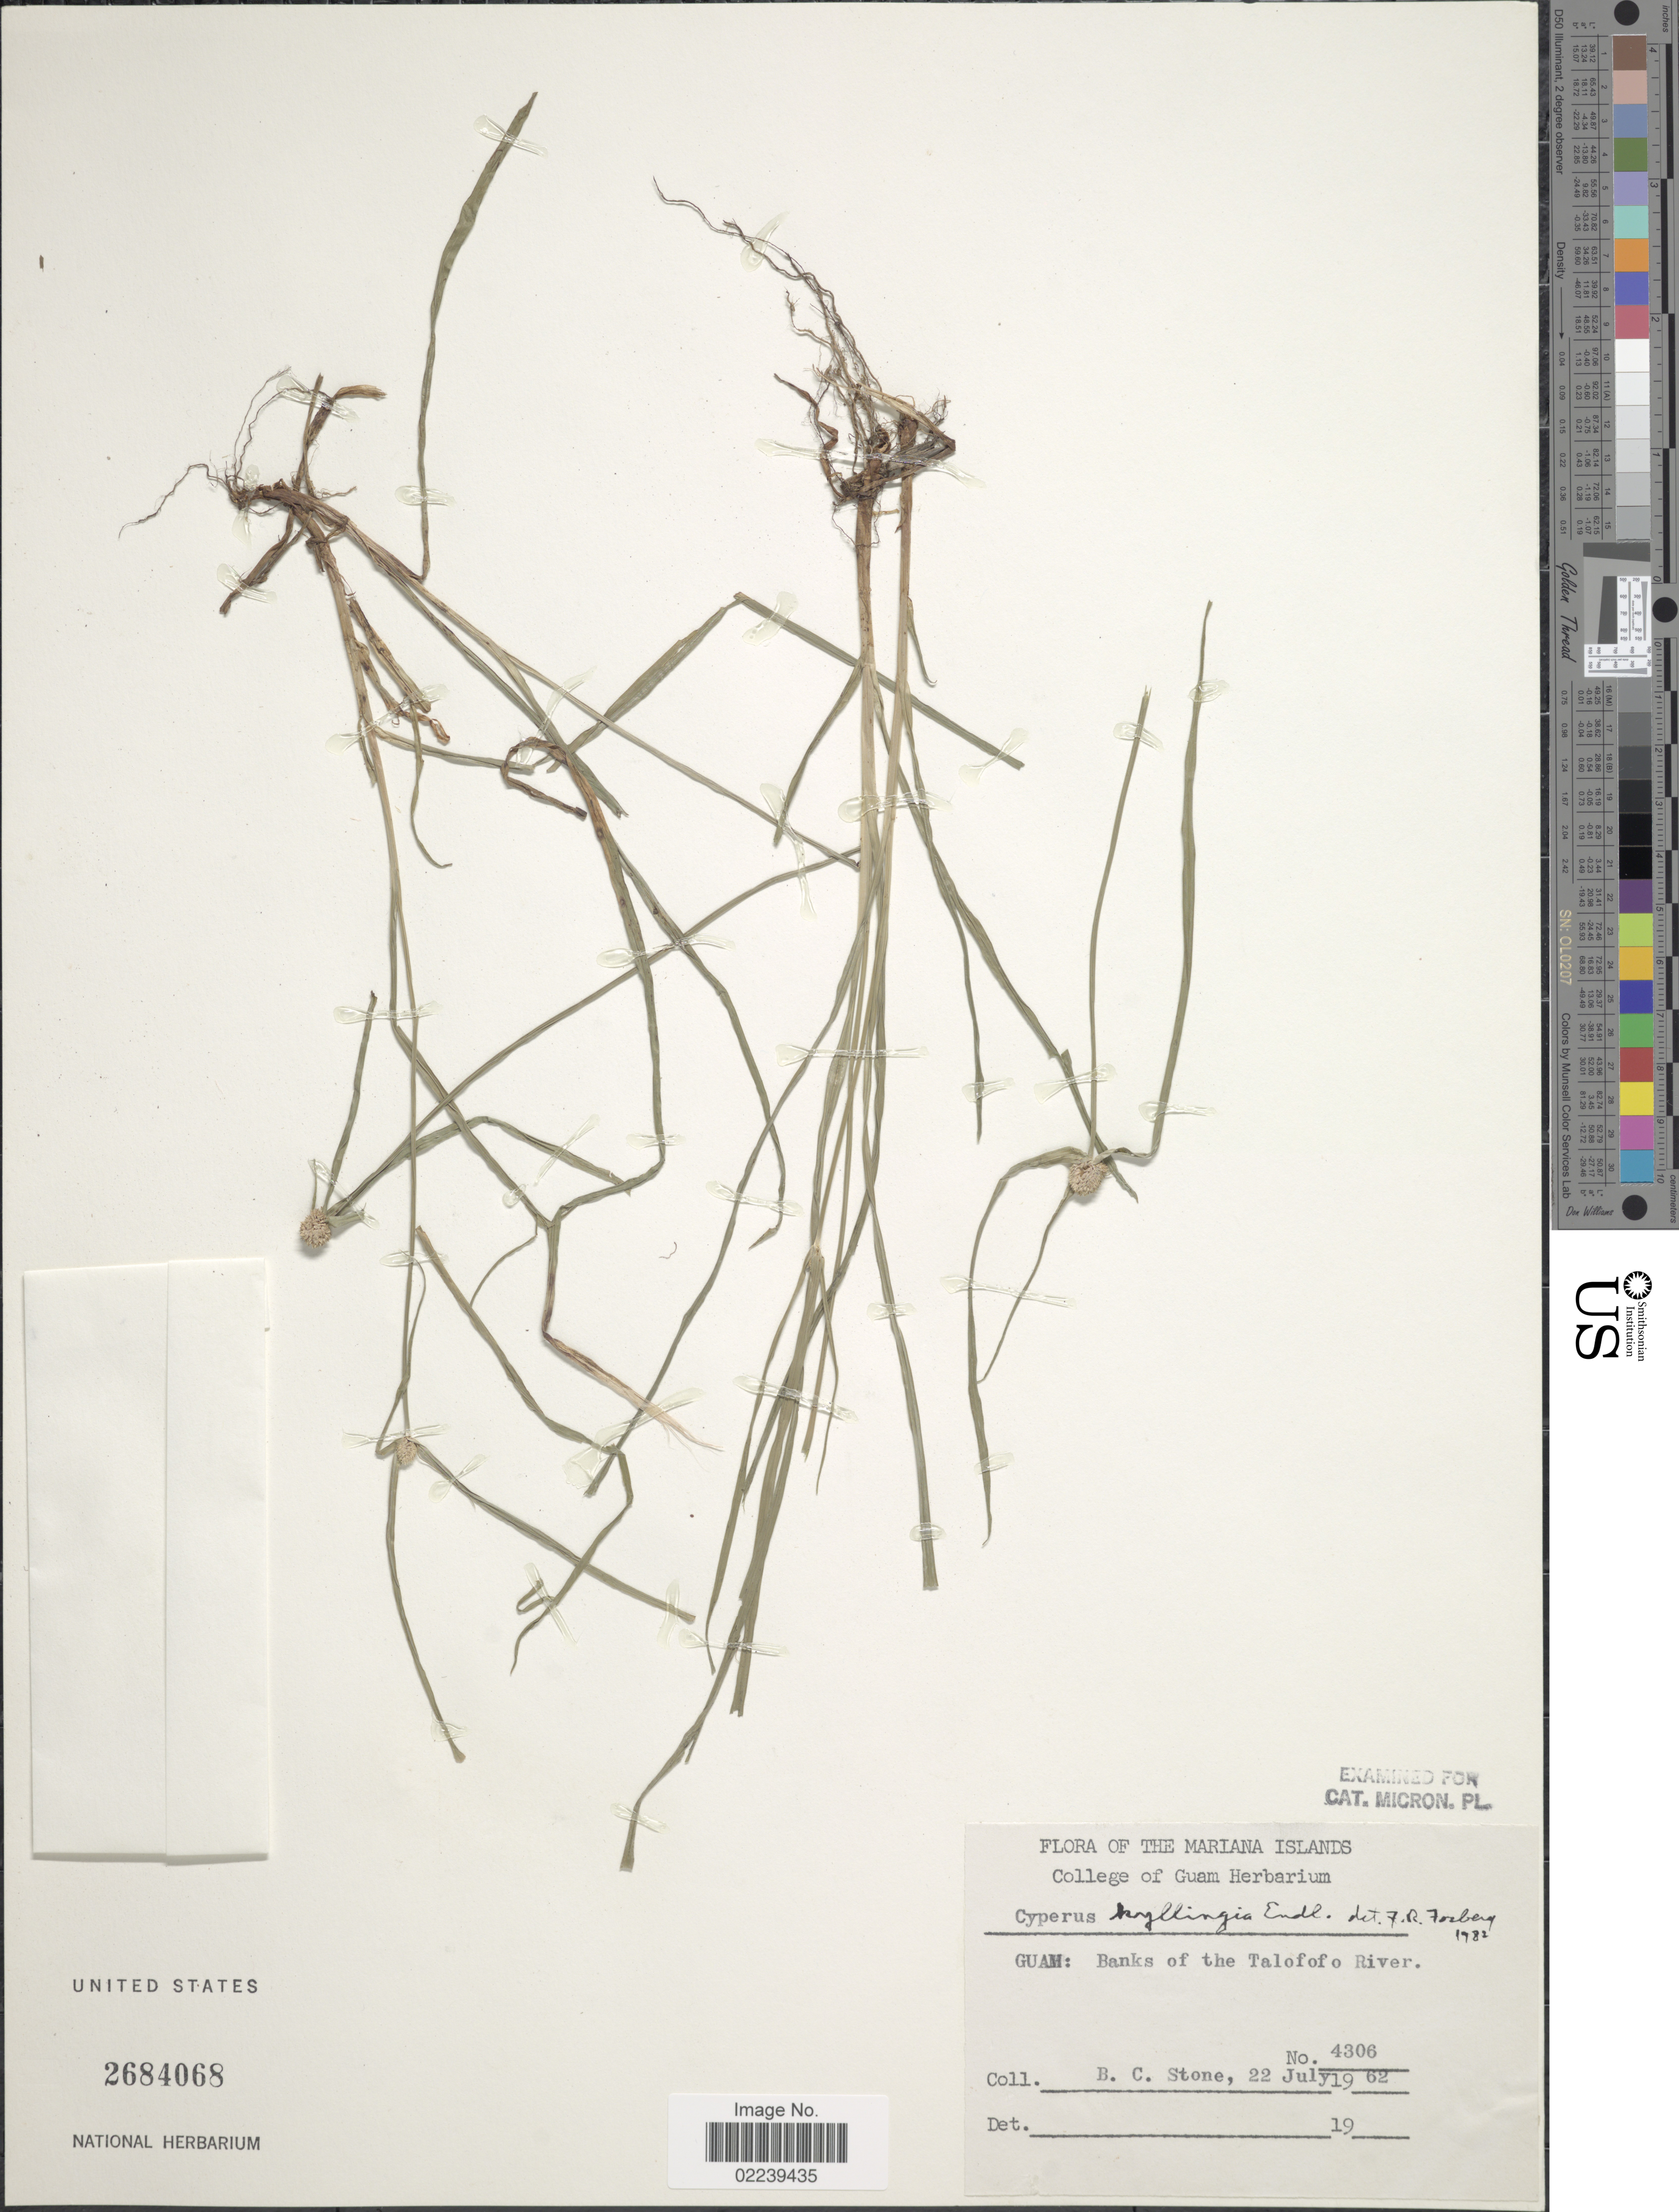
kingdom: Plantae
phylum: Tracheophyta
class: Liliopsida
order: Poales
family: Cyperaceae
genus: Cyperus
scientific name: Cyperus mindorensis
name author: (Steud.) Huygh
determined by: Strong, M. T., (US), Smithsonian Institution - National Museum of Natural History (UNITED STATES)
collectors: B. C. Stone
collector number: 4306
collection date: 1962-07-22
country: Guam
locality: The Mariana Islands, Banks of the Talofofo River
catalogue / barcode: US 2684068